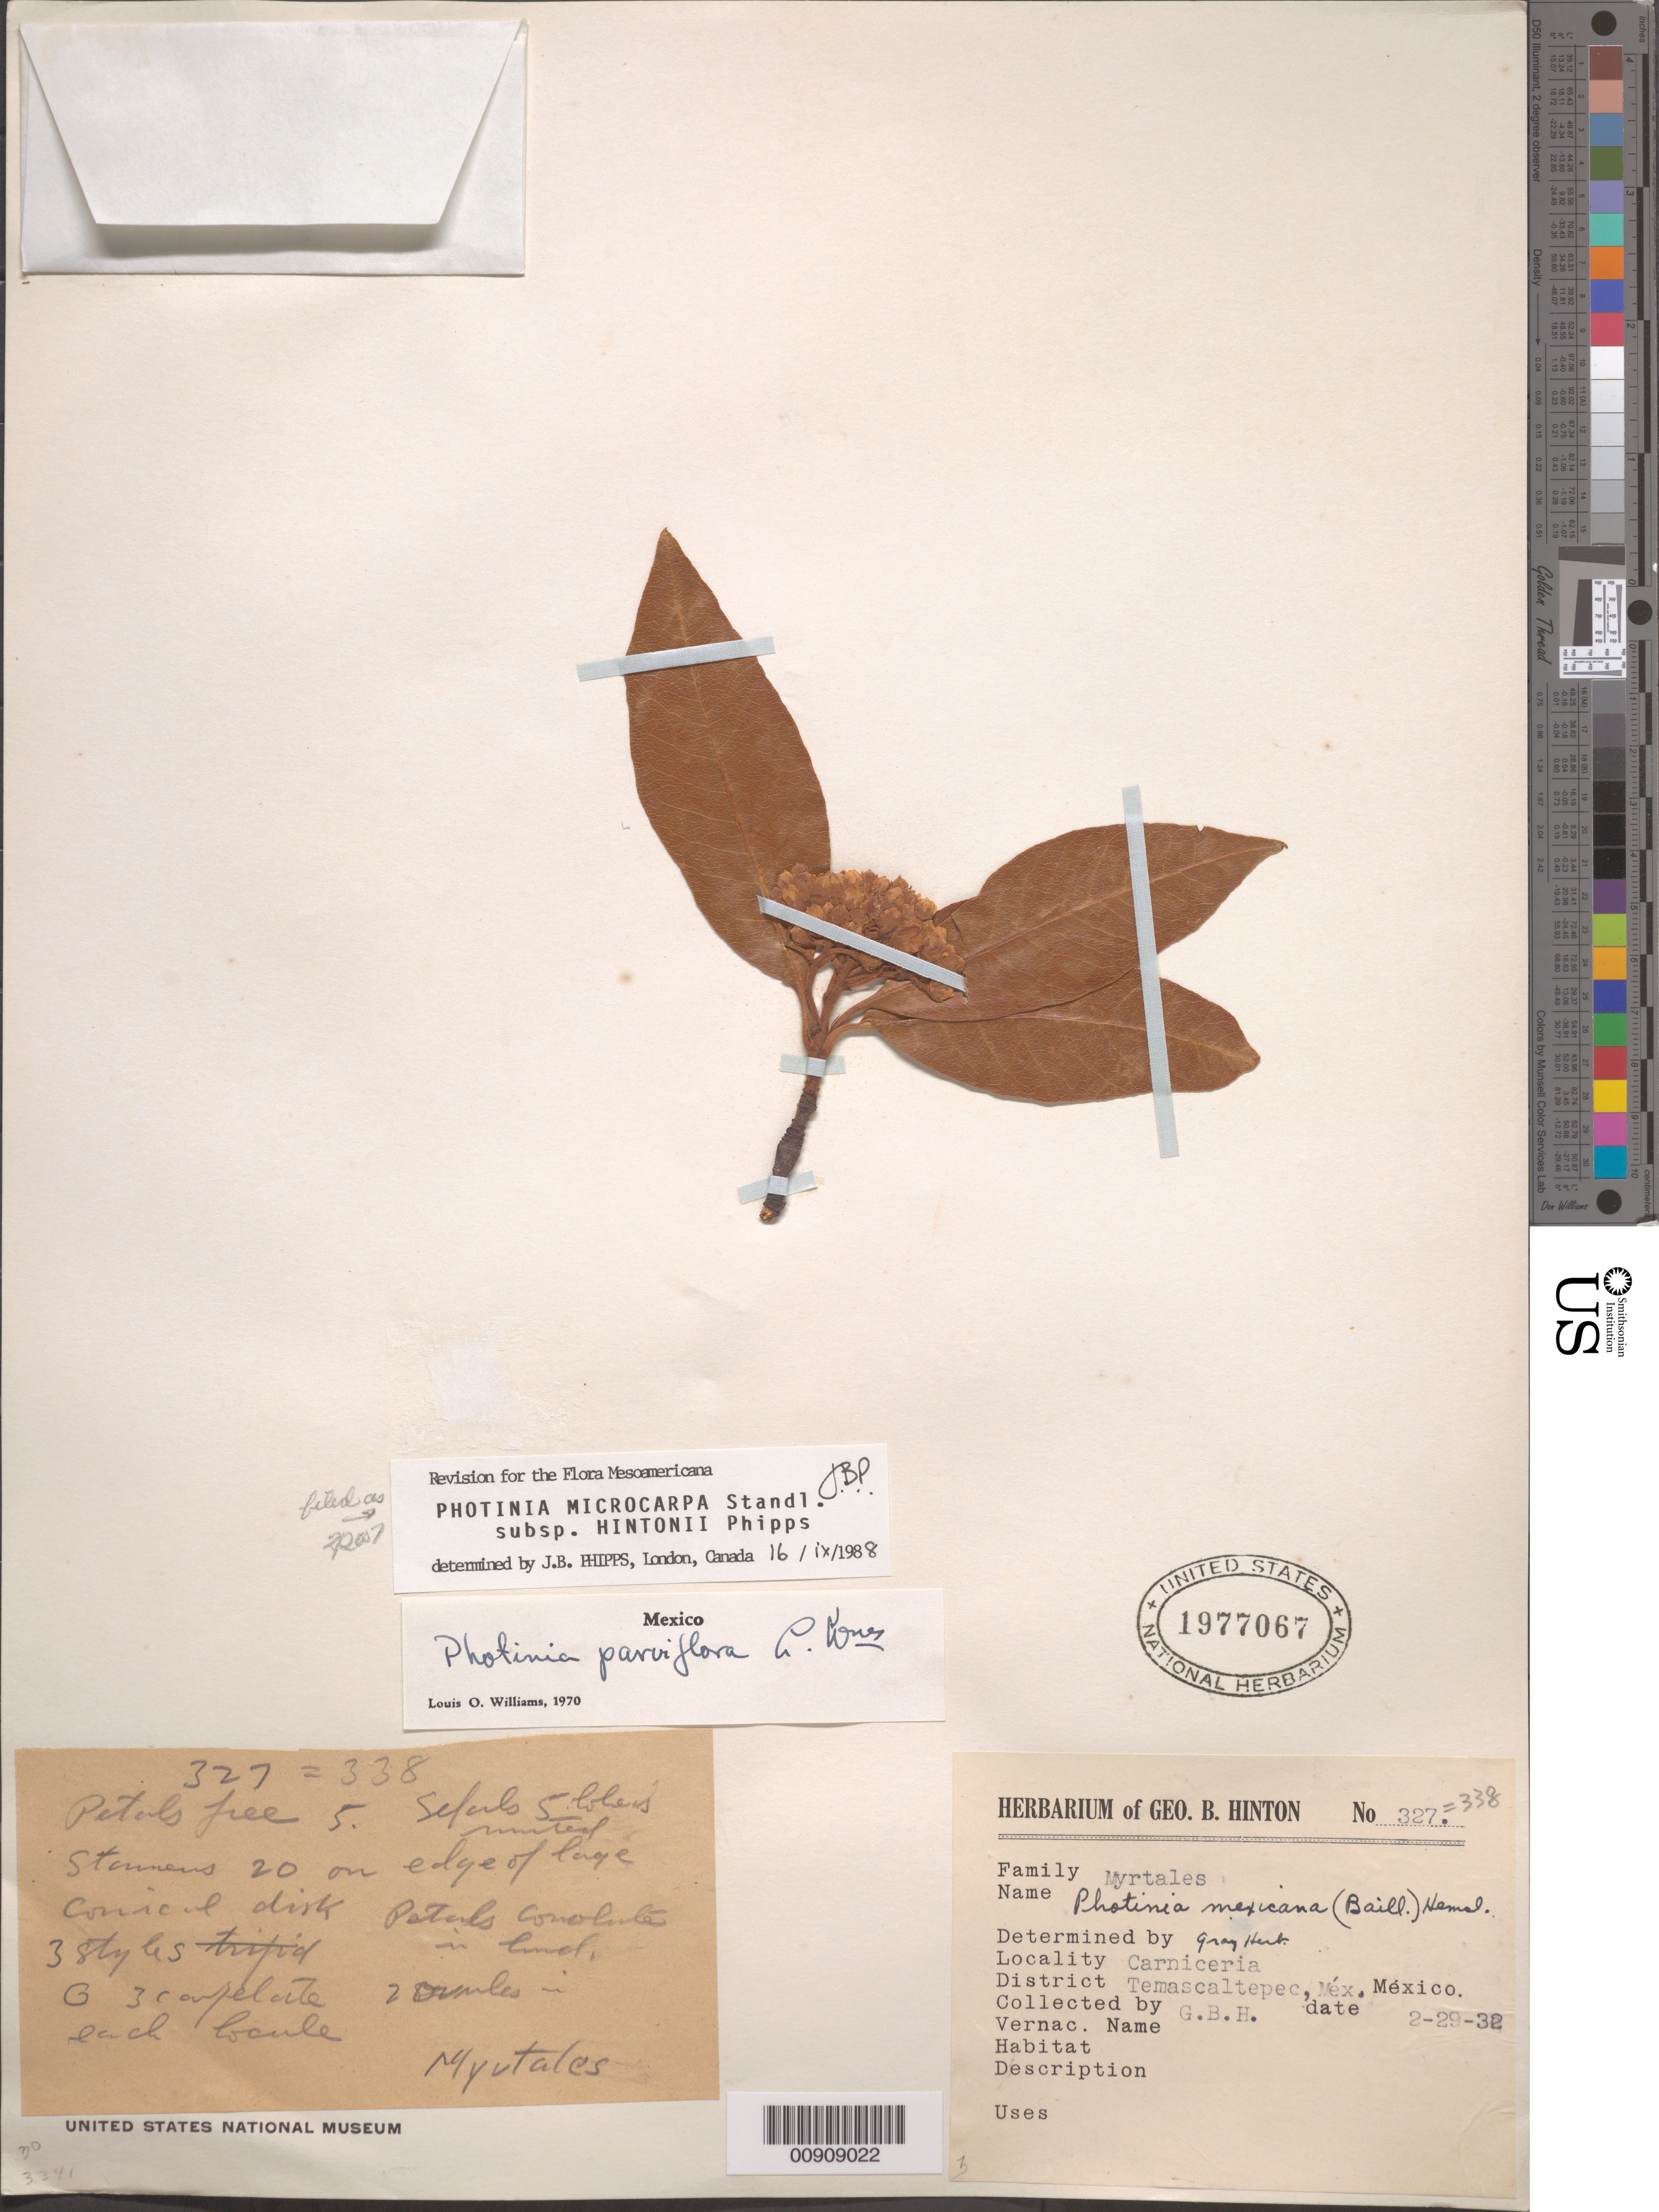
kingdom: Plantae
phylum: Tracheophyta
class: Magnoliopsida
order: Rosales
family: Rosaceae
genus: Phippsiomeles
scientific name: Phippsiomeles microcarpa subsp. hintonii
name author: (J.B. Phipps) B.B. Liu & J. Wen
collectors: G. B. Hinton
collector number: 327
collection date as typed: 29 Feb 1932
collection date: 1932-02-29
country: Mexico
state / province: México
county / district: Temascaltepec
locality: Carniceria, District Temascaltepec, State of Mexico.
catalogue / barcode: US 1977067